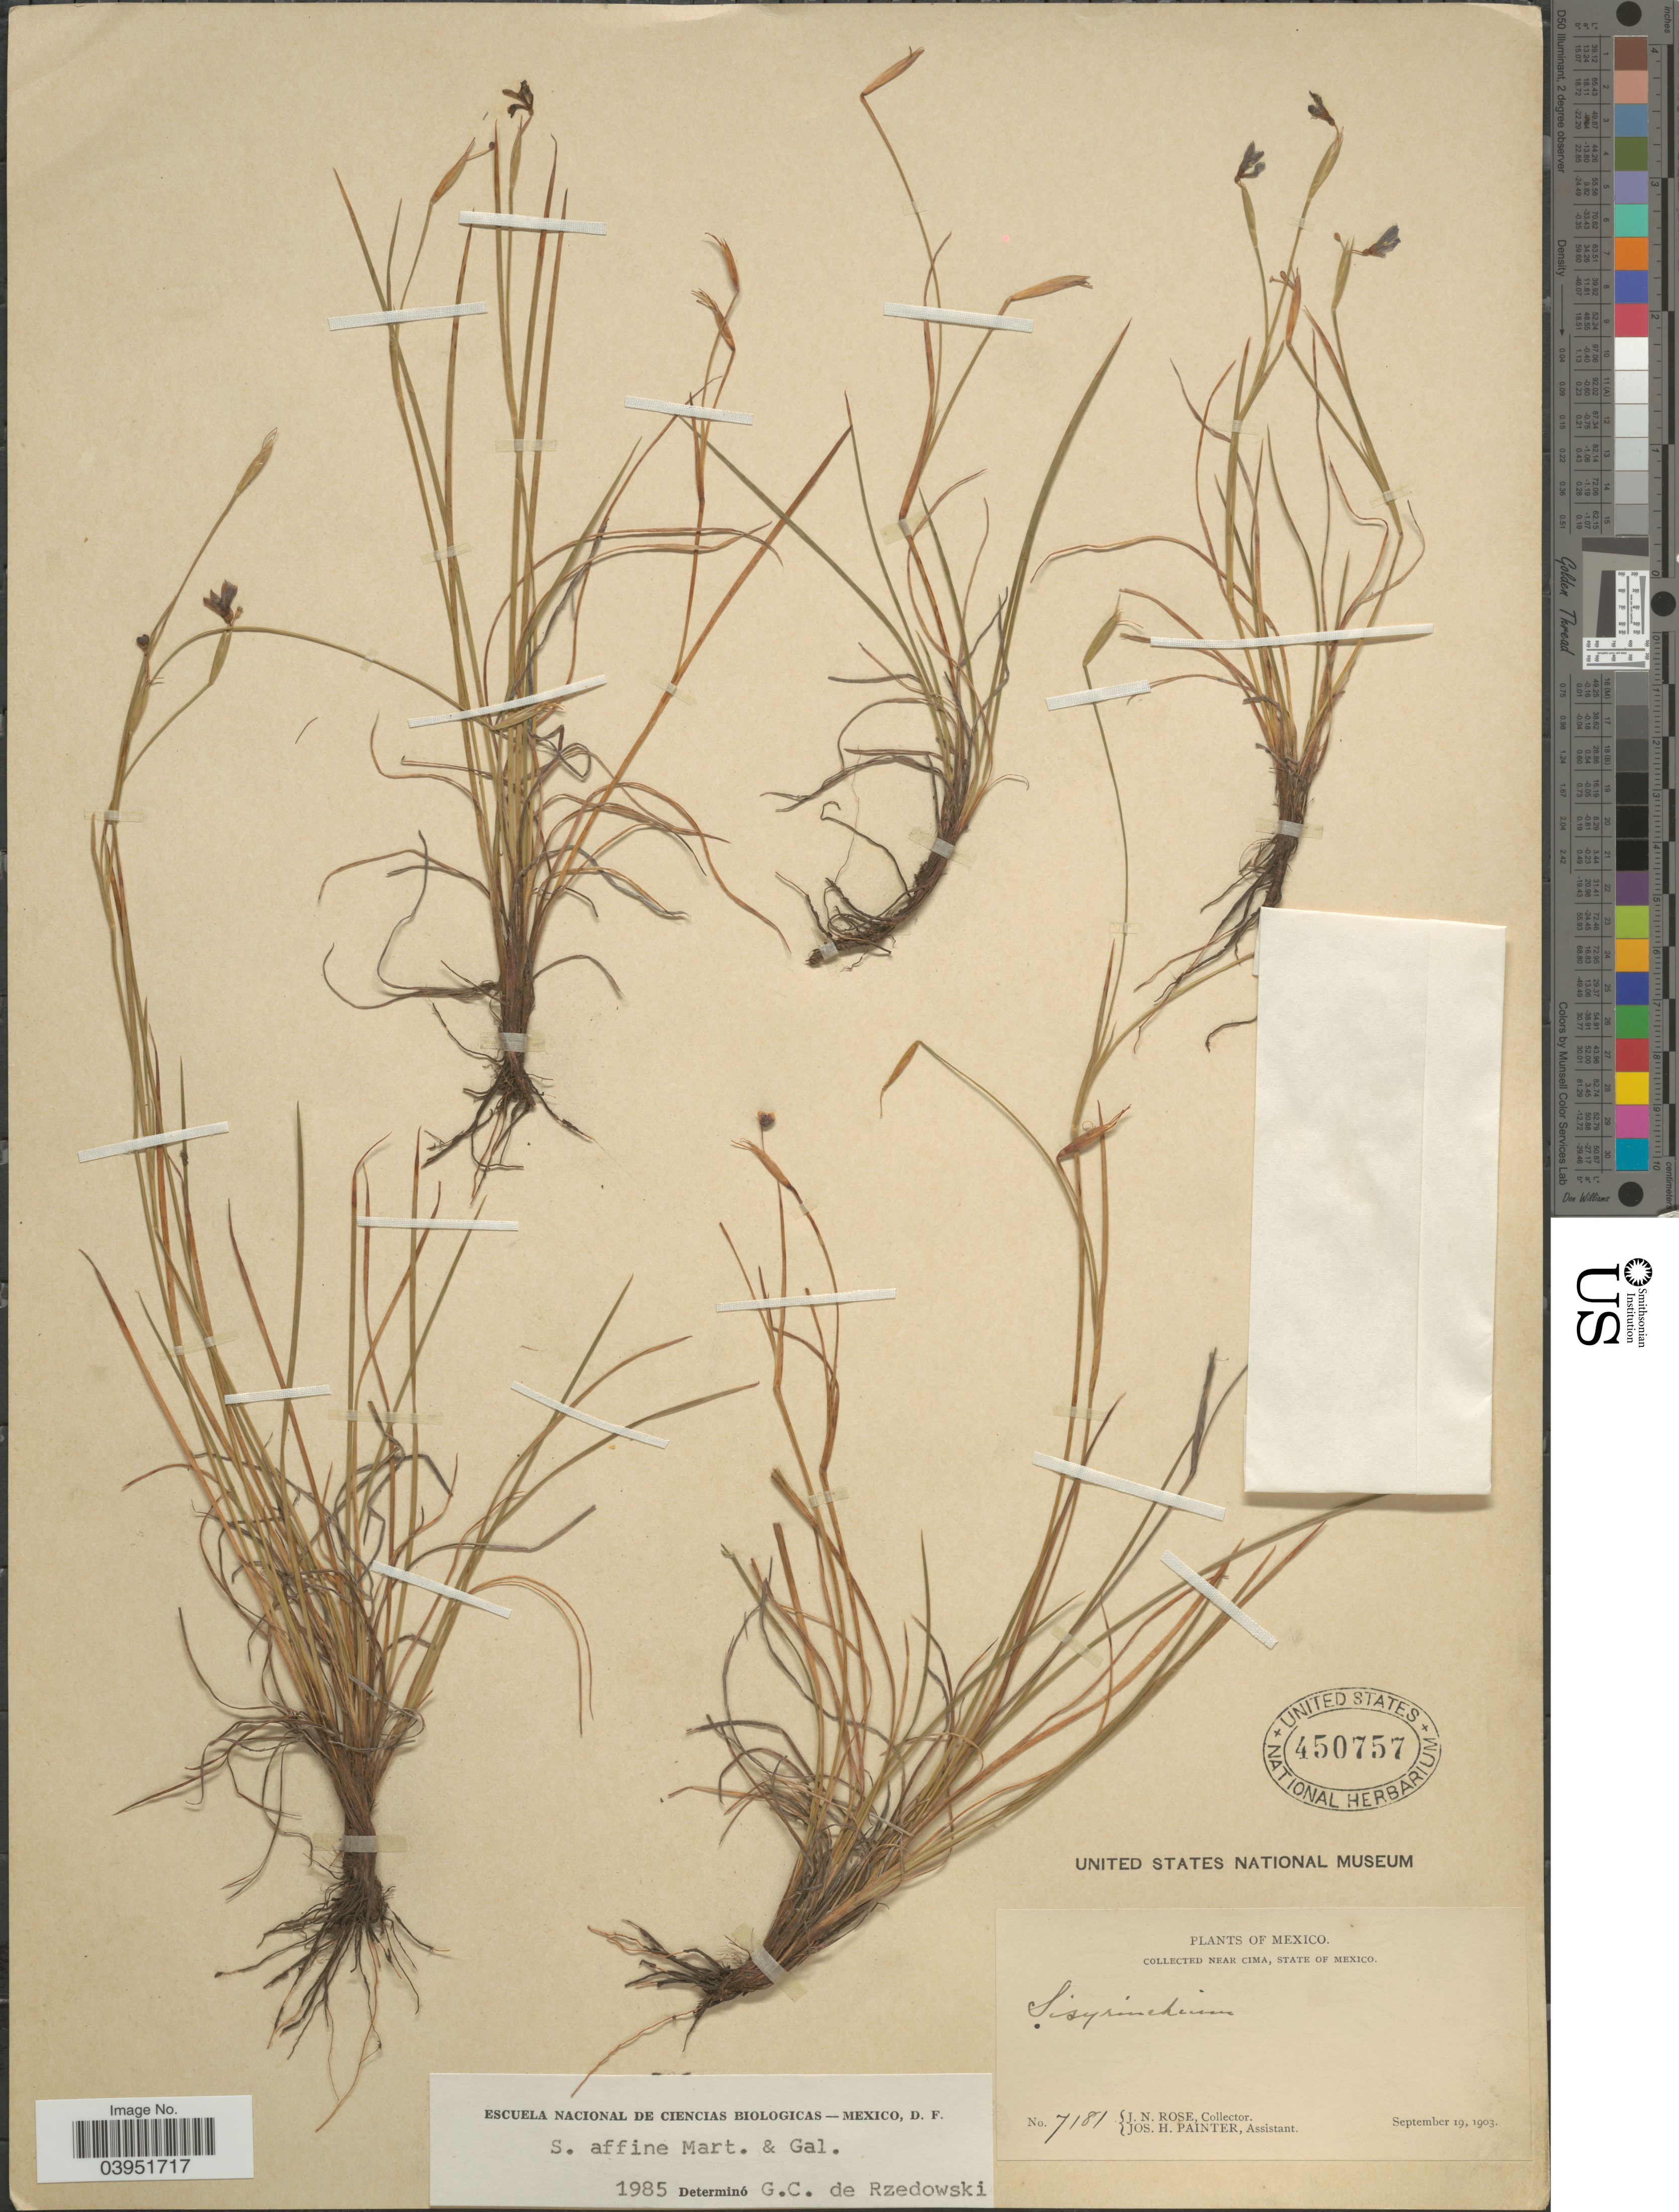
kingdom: Plantae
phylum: Tracheophyta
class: Liliopsida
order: Asparagales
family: Iridaceae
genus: Sisyrinchium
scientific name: Sisyrinchium affine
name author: M. Martens & Galeotti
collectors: J. N. Rose & J. H. Painter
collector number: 7181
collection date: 1903-09-19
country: Mexico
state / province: México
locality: Near Cima.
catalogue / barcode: US 450757